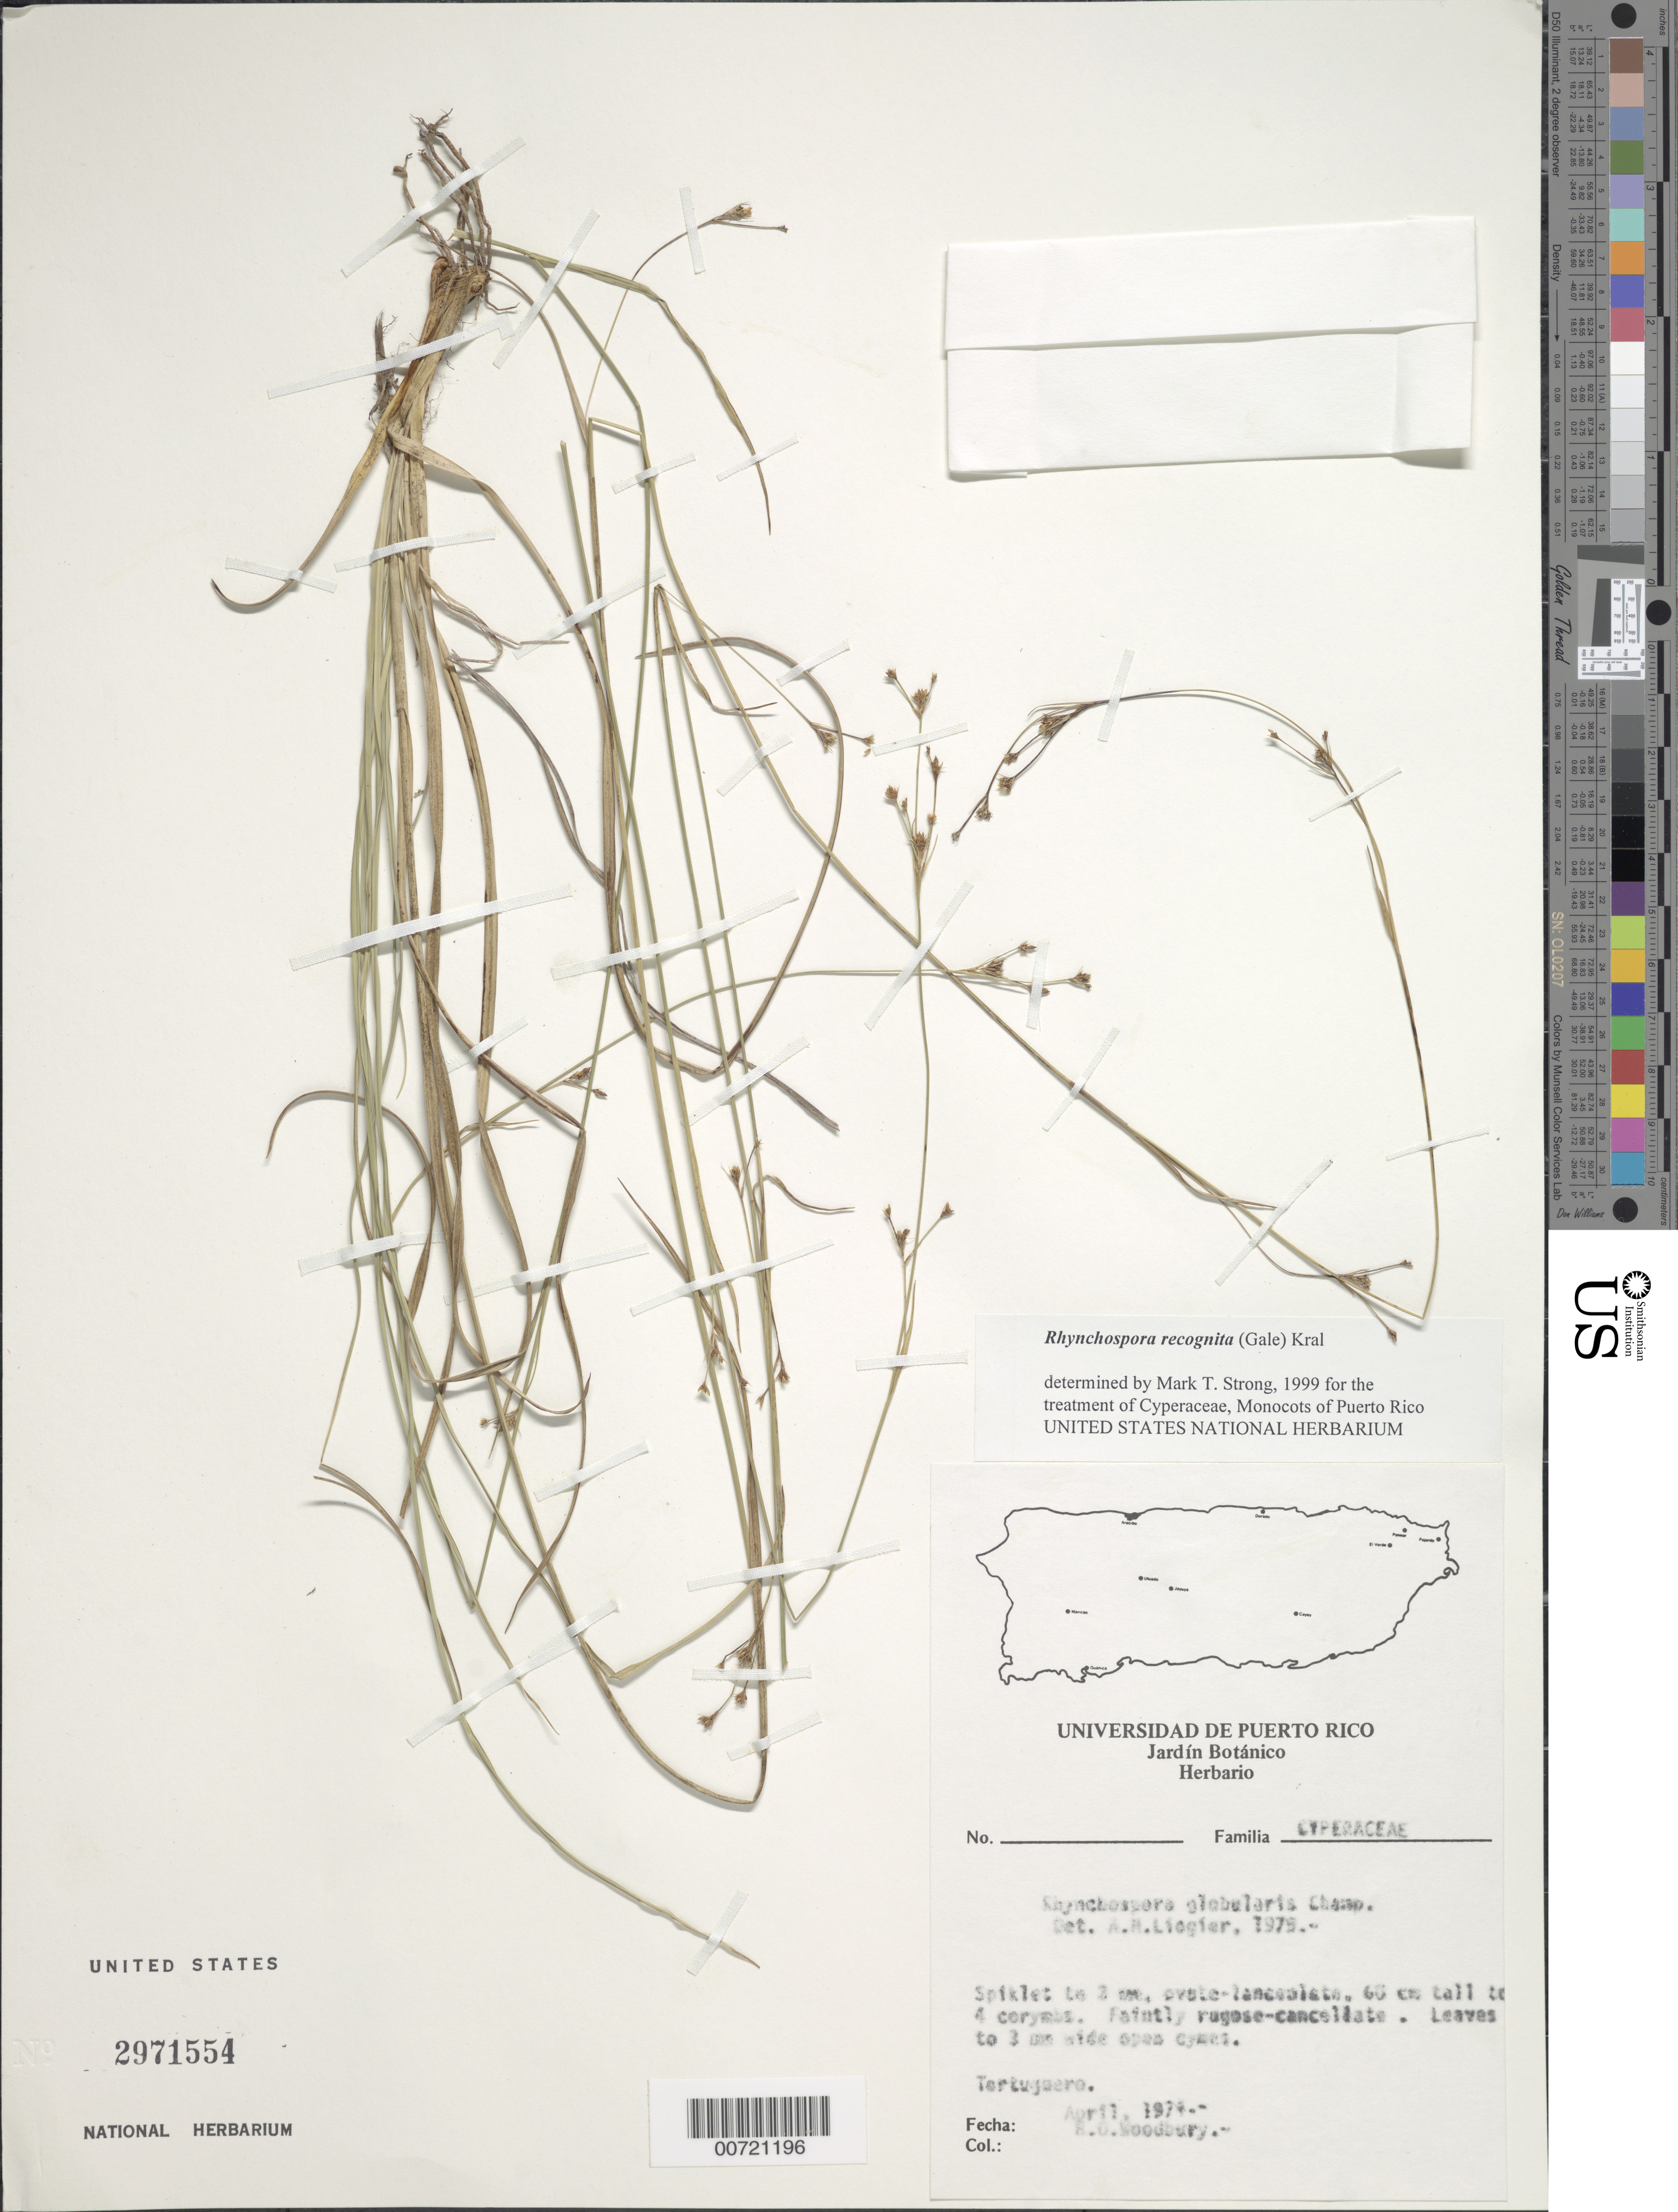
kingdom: Plantae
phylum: Tracheophyta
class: Liliopsida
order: Poales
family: Cyperaceae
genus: Rhynchospora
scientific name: Rhynchospora recognita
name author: (Gale) Kral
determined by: Strong, M. T., (US), Smithsonian Institution - National Museum of Natural History (UNITED STATES)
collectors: R. O. Woodbury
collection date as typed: Apr 1974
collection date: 1974-04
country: Puerto Rico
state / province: Manatí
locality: Tortuguero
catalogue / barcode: US 2971554